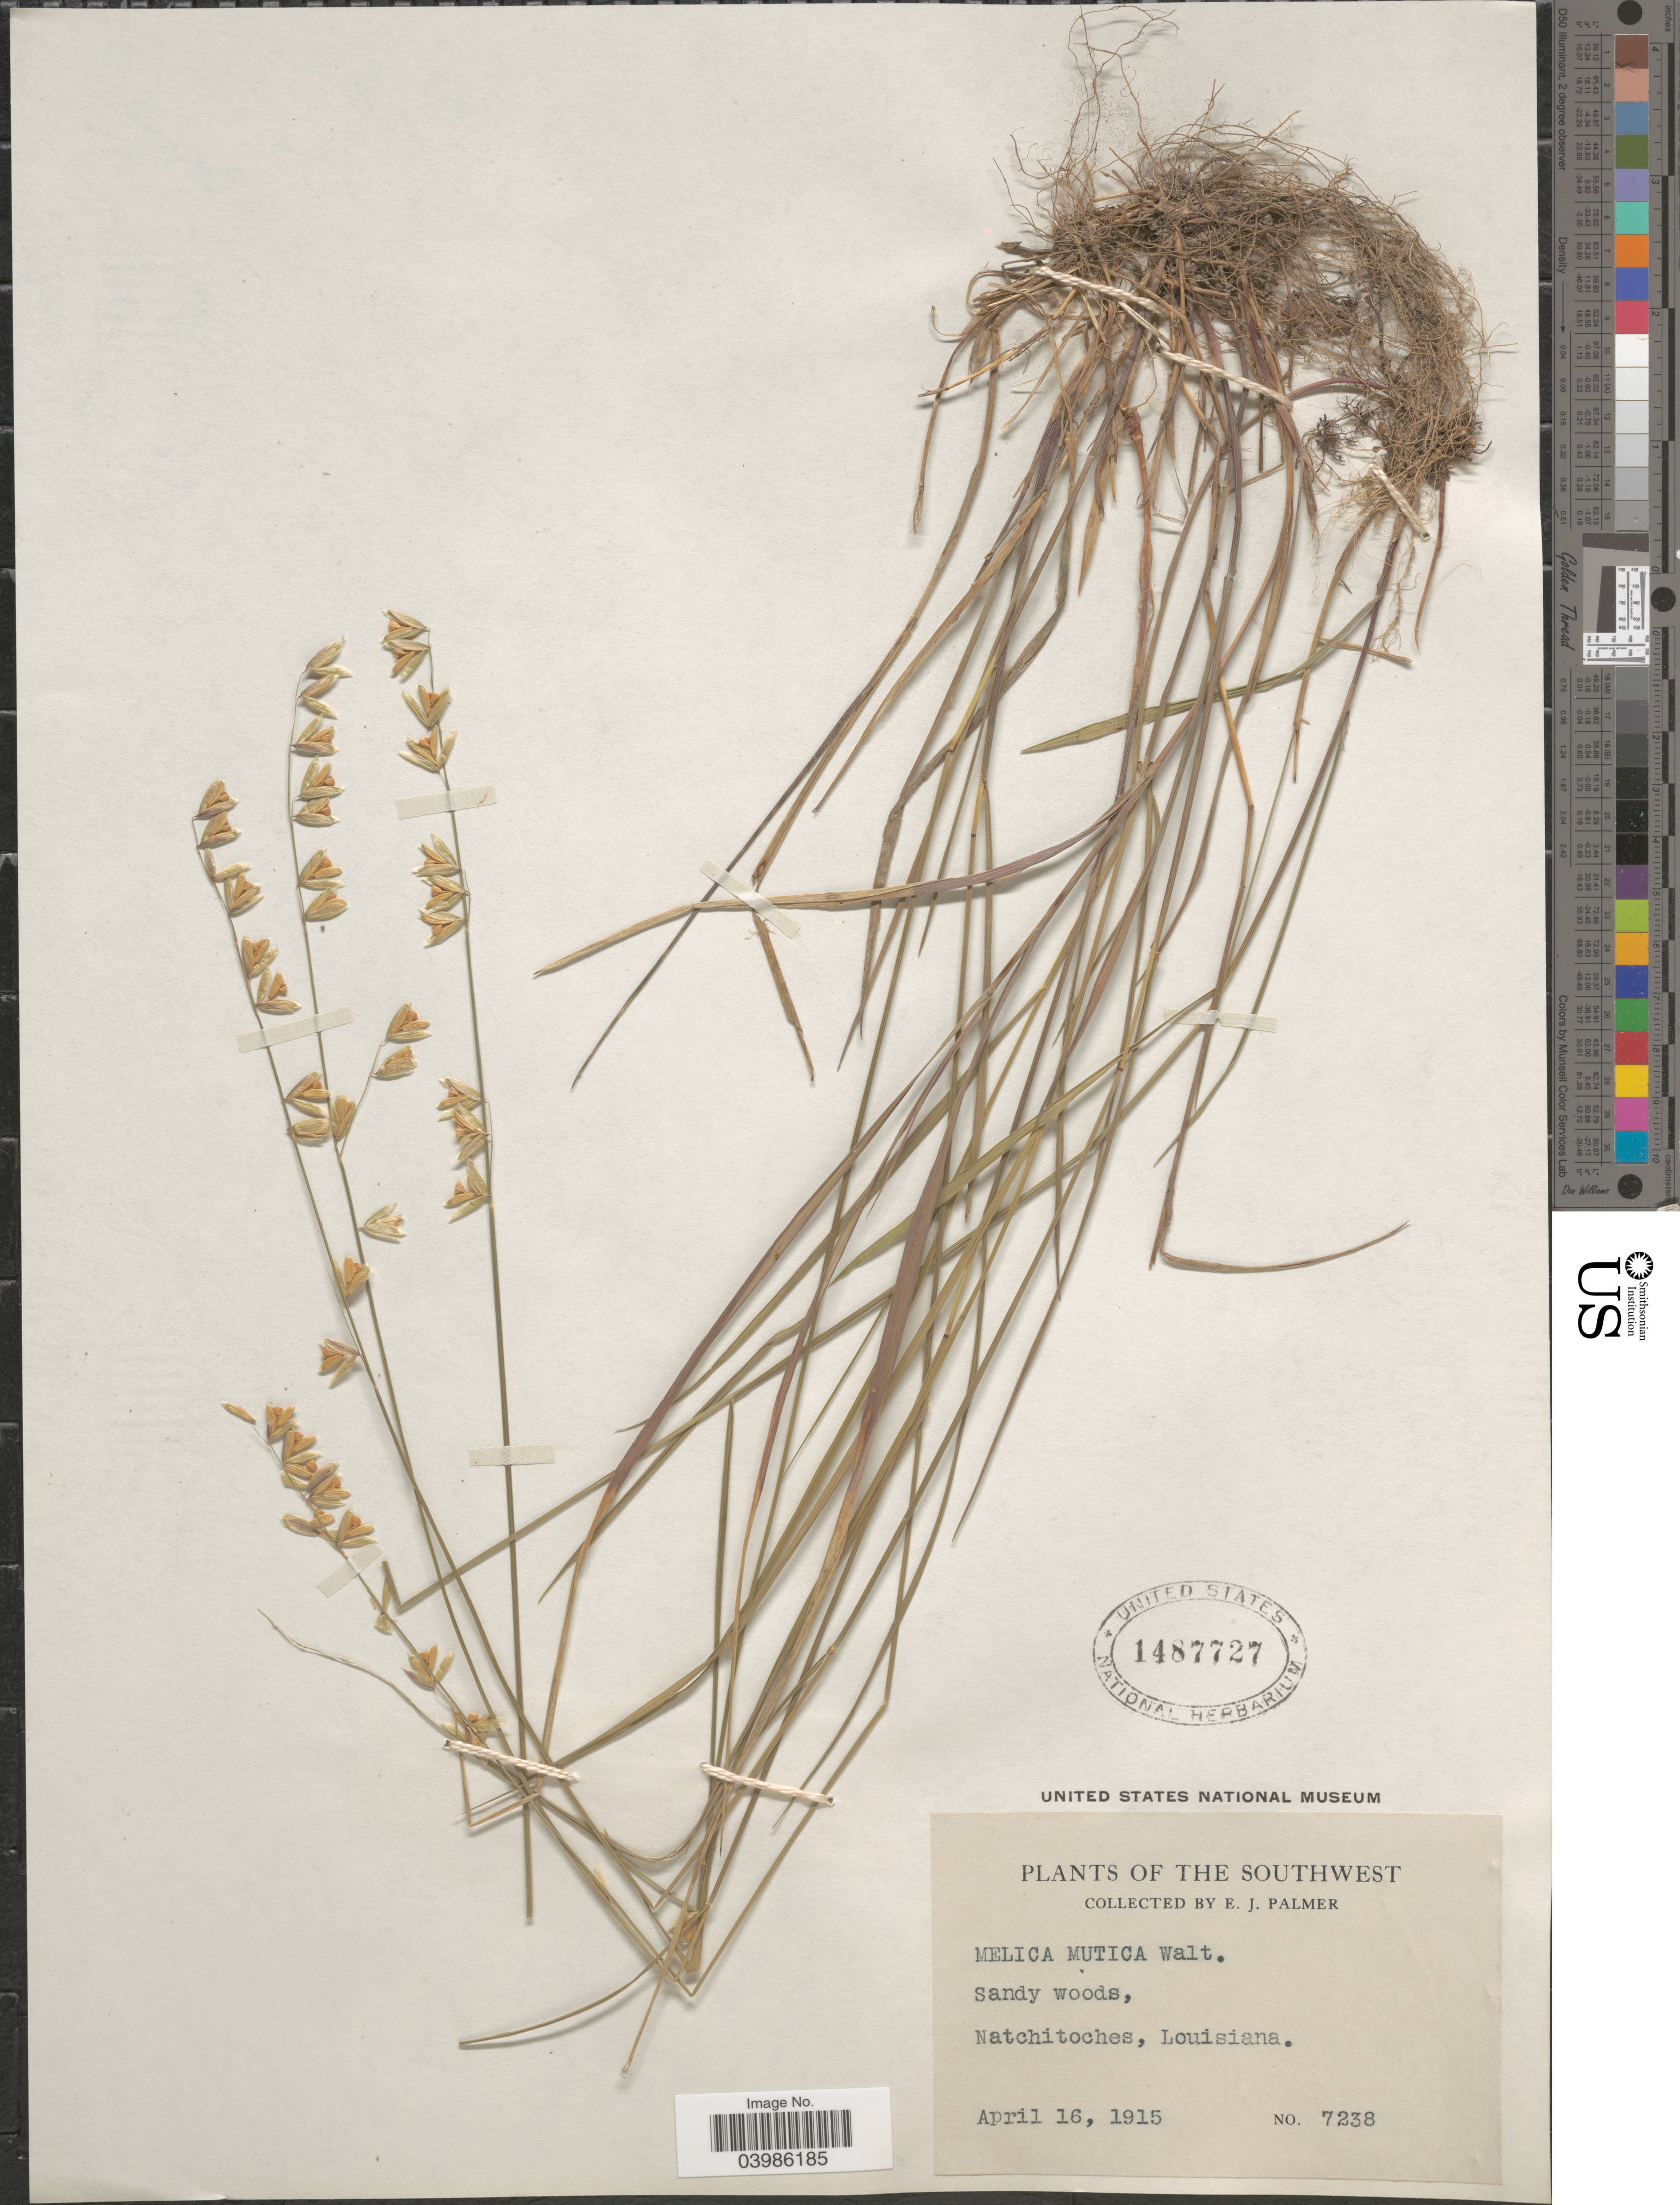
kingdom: Plantae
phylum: Tracheophyta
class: Liliopsida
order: Poales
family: Poaceae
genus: Melica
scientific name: Melica mutica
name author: Walter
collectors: E. J. Palmer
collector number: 7238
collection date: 1915-04-16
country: United States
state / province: Louisiana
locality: The Southwest. Natchitoches.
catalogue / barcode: US 1487727